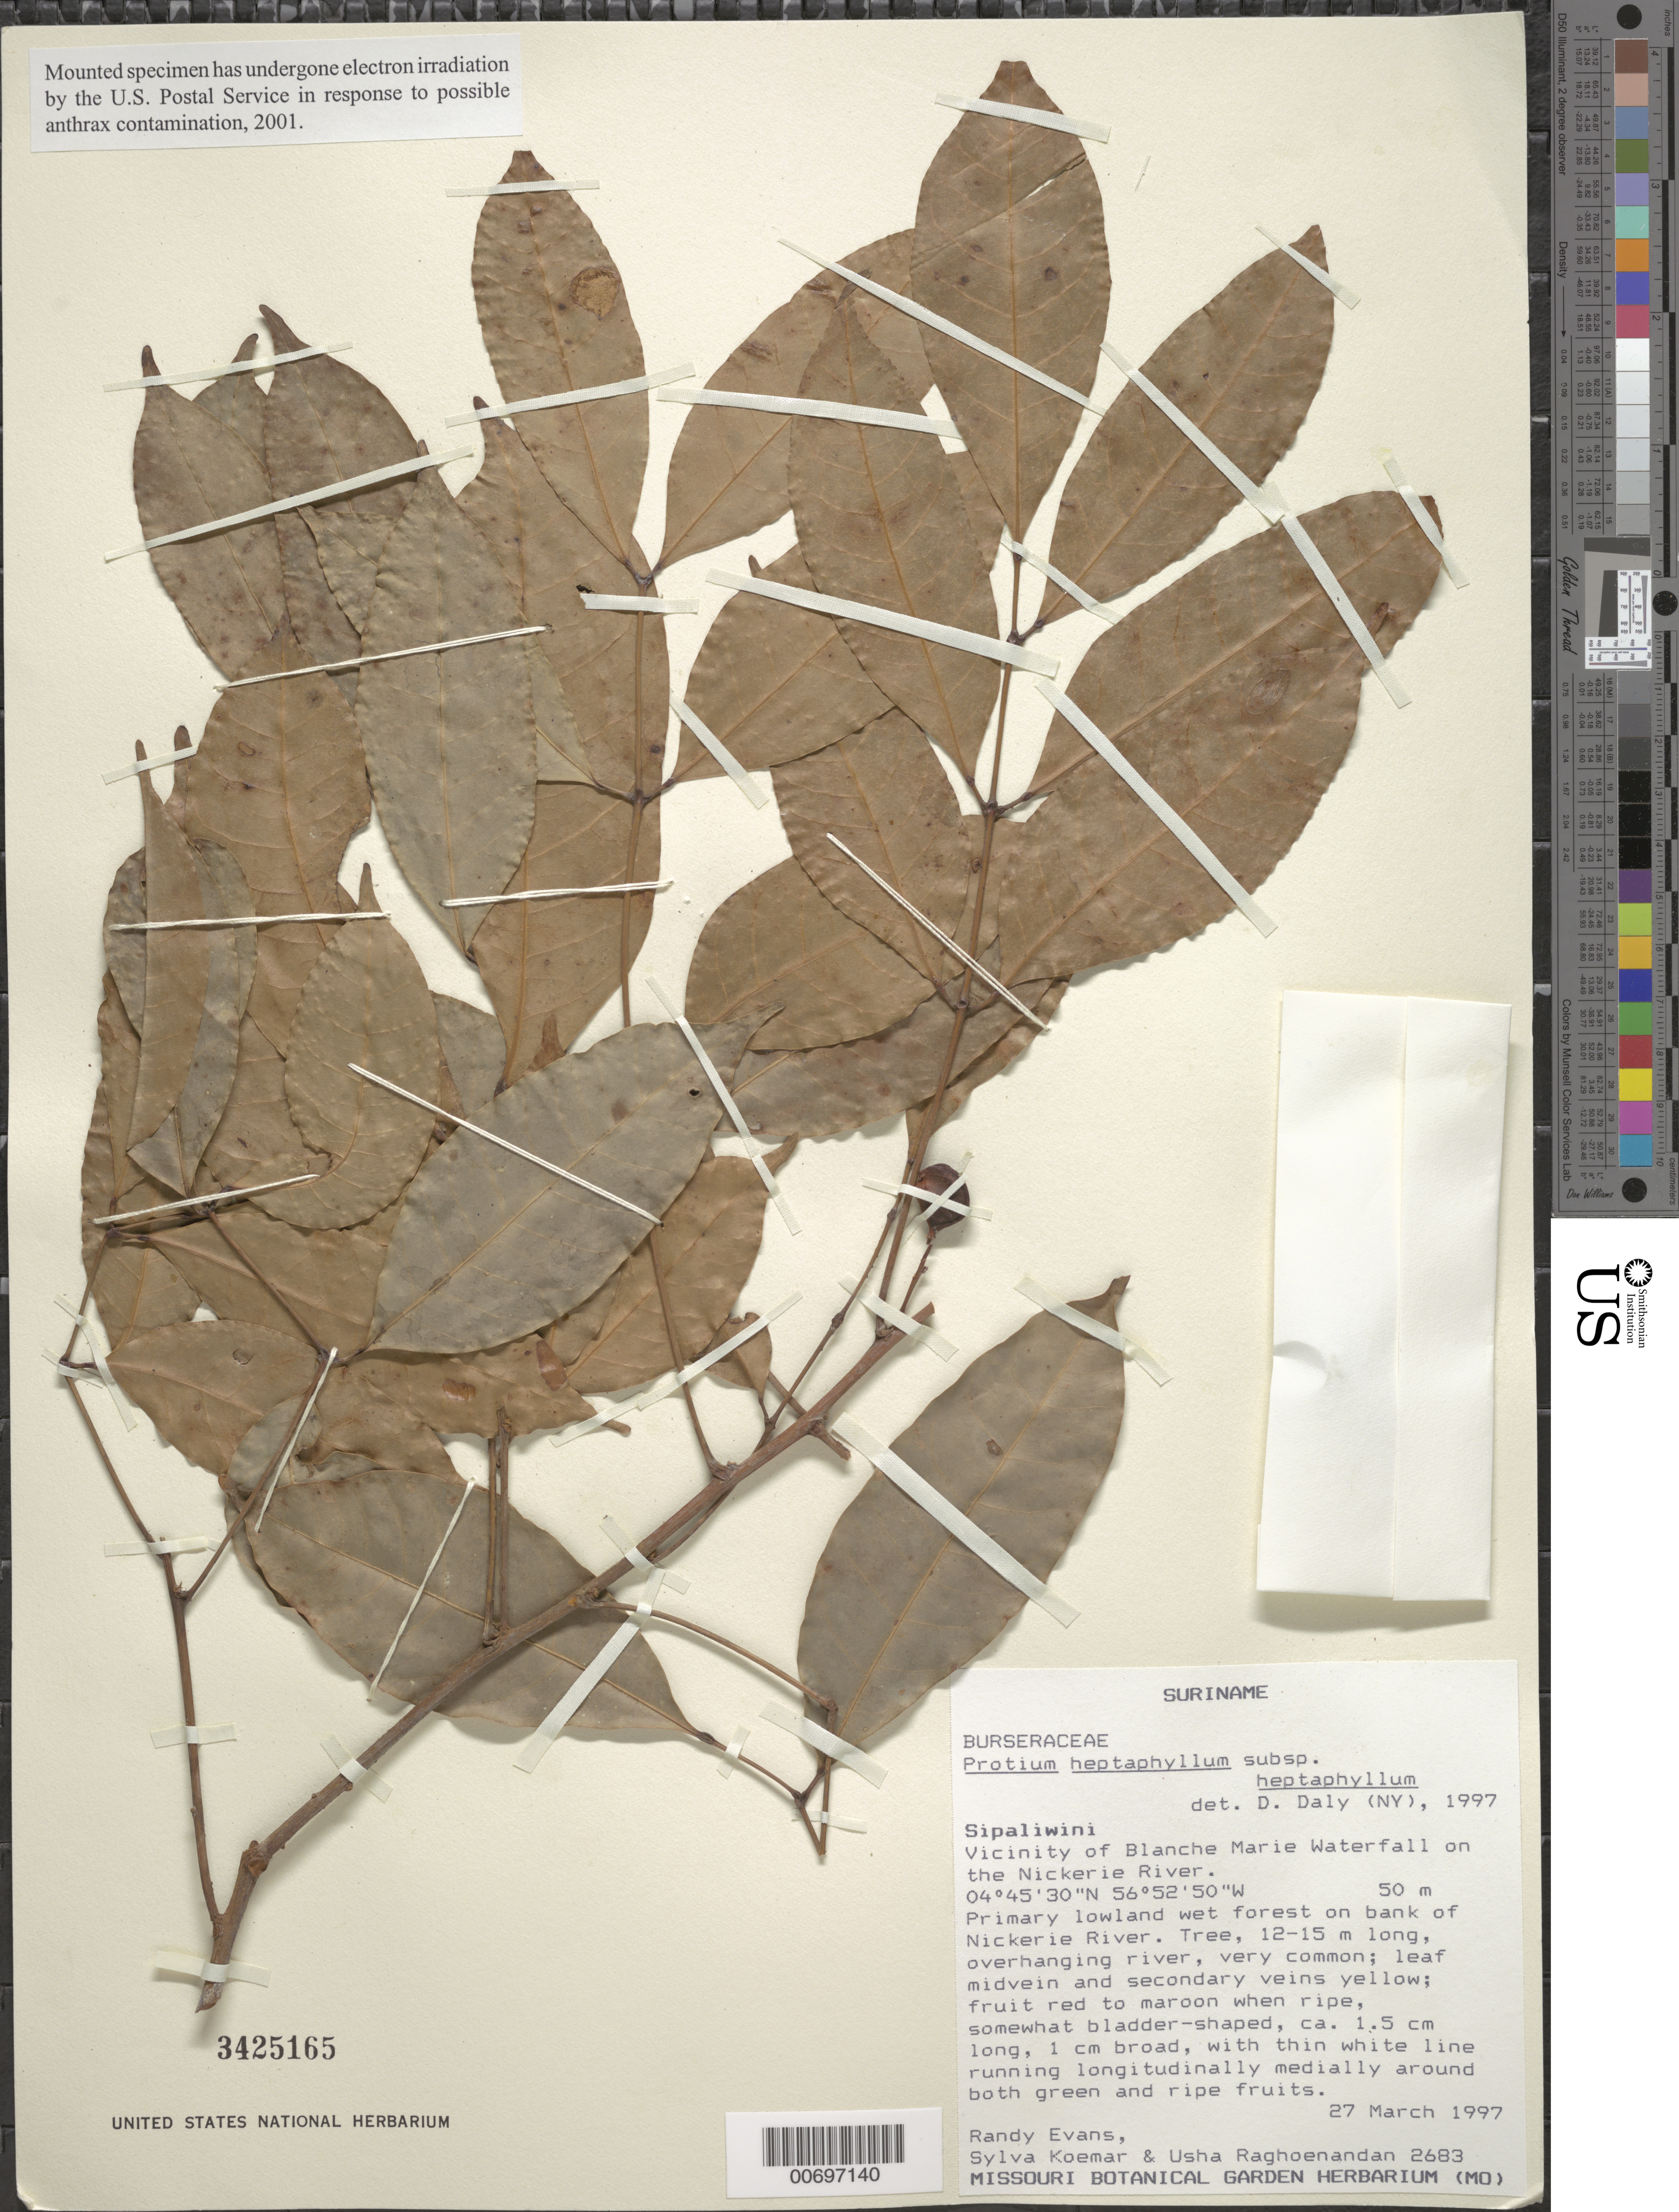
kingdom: Plantae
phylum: Tracheophyta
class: Magnoliopsida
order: Sapindales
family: Burseraceae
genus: Protium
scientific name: Protium heptaphyllum subsp. heptaphyllum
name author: (Aubl.) Marchand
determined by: Daly, D. C.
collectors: R. Evans, S. Koemar & U. Raghoenandan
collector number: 2683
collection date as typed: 27-Mar-97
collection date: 1997-03-27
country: Suriname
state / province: Sipaliwini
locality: Blanche Marie Waterfall, vic., on Nickerie R.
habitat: Primary lowland forest, on bank Nickerie River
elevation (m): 50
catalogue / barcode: US 3425165